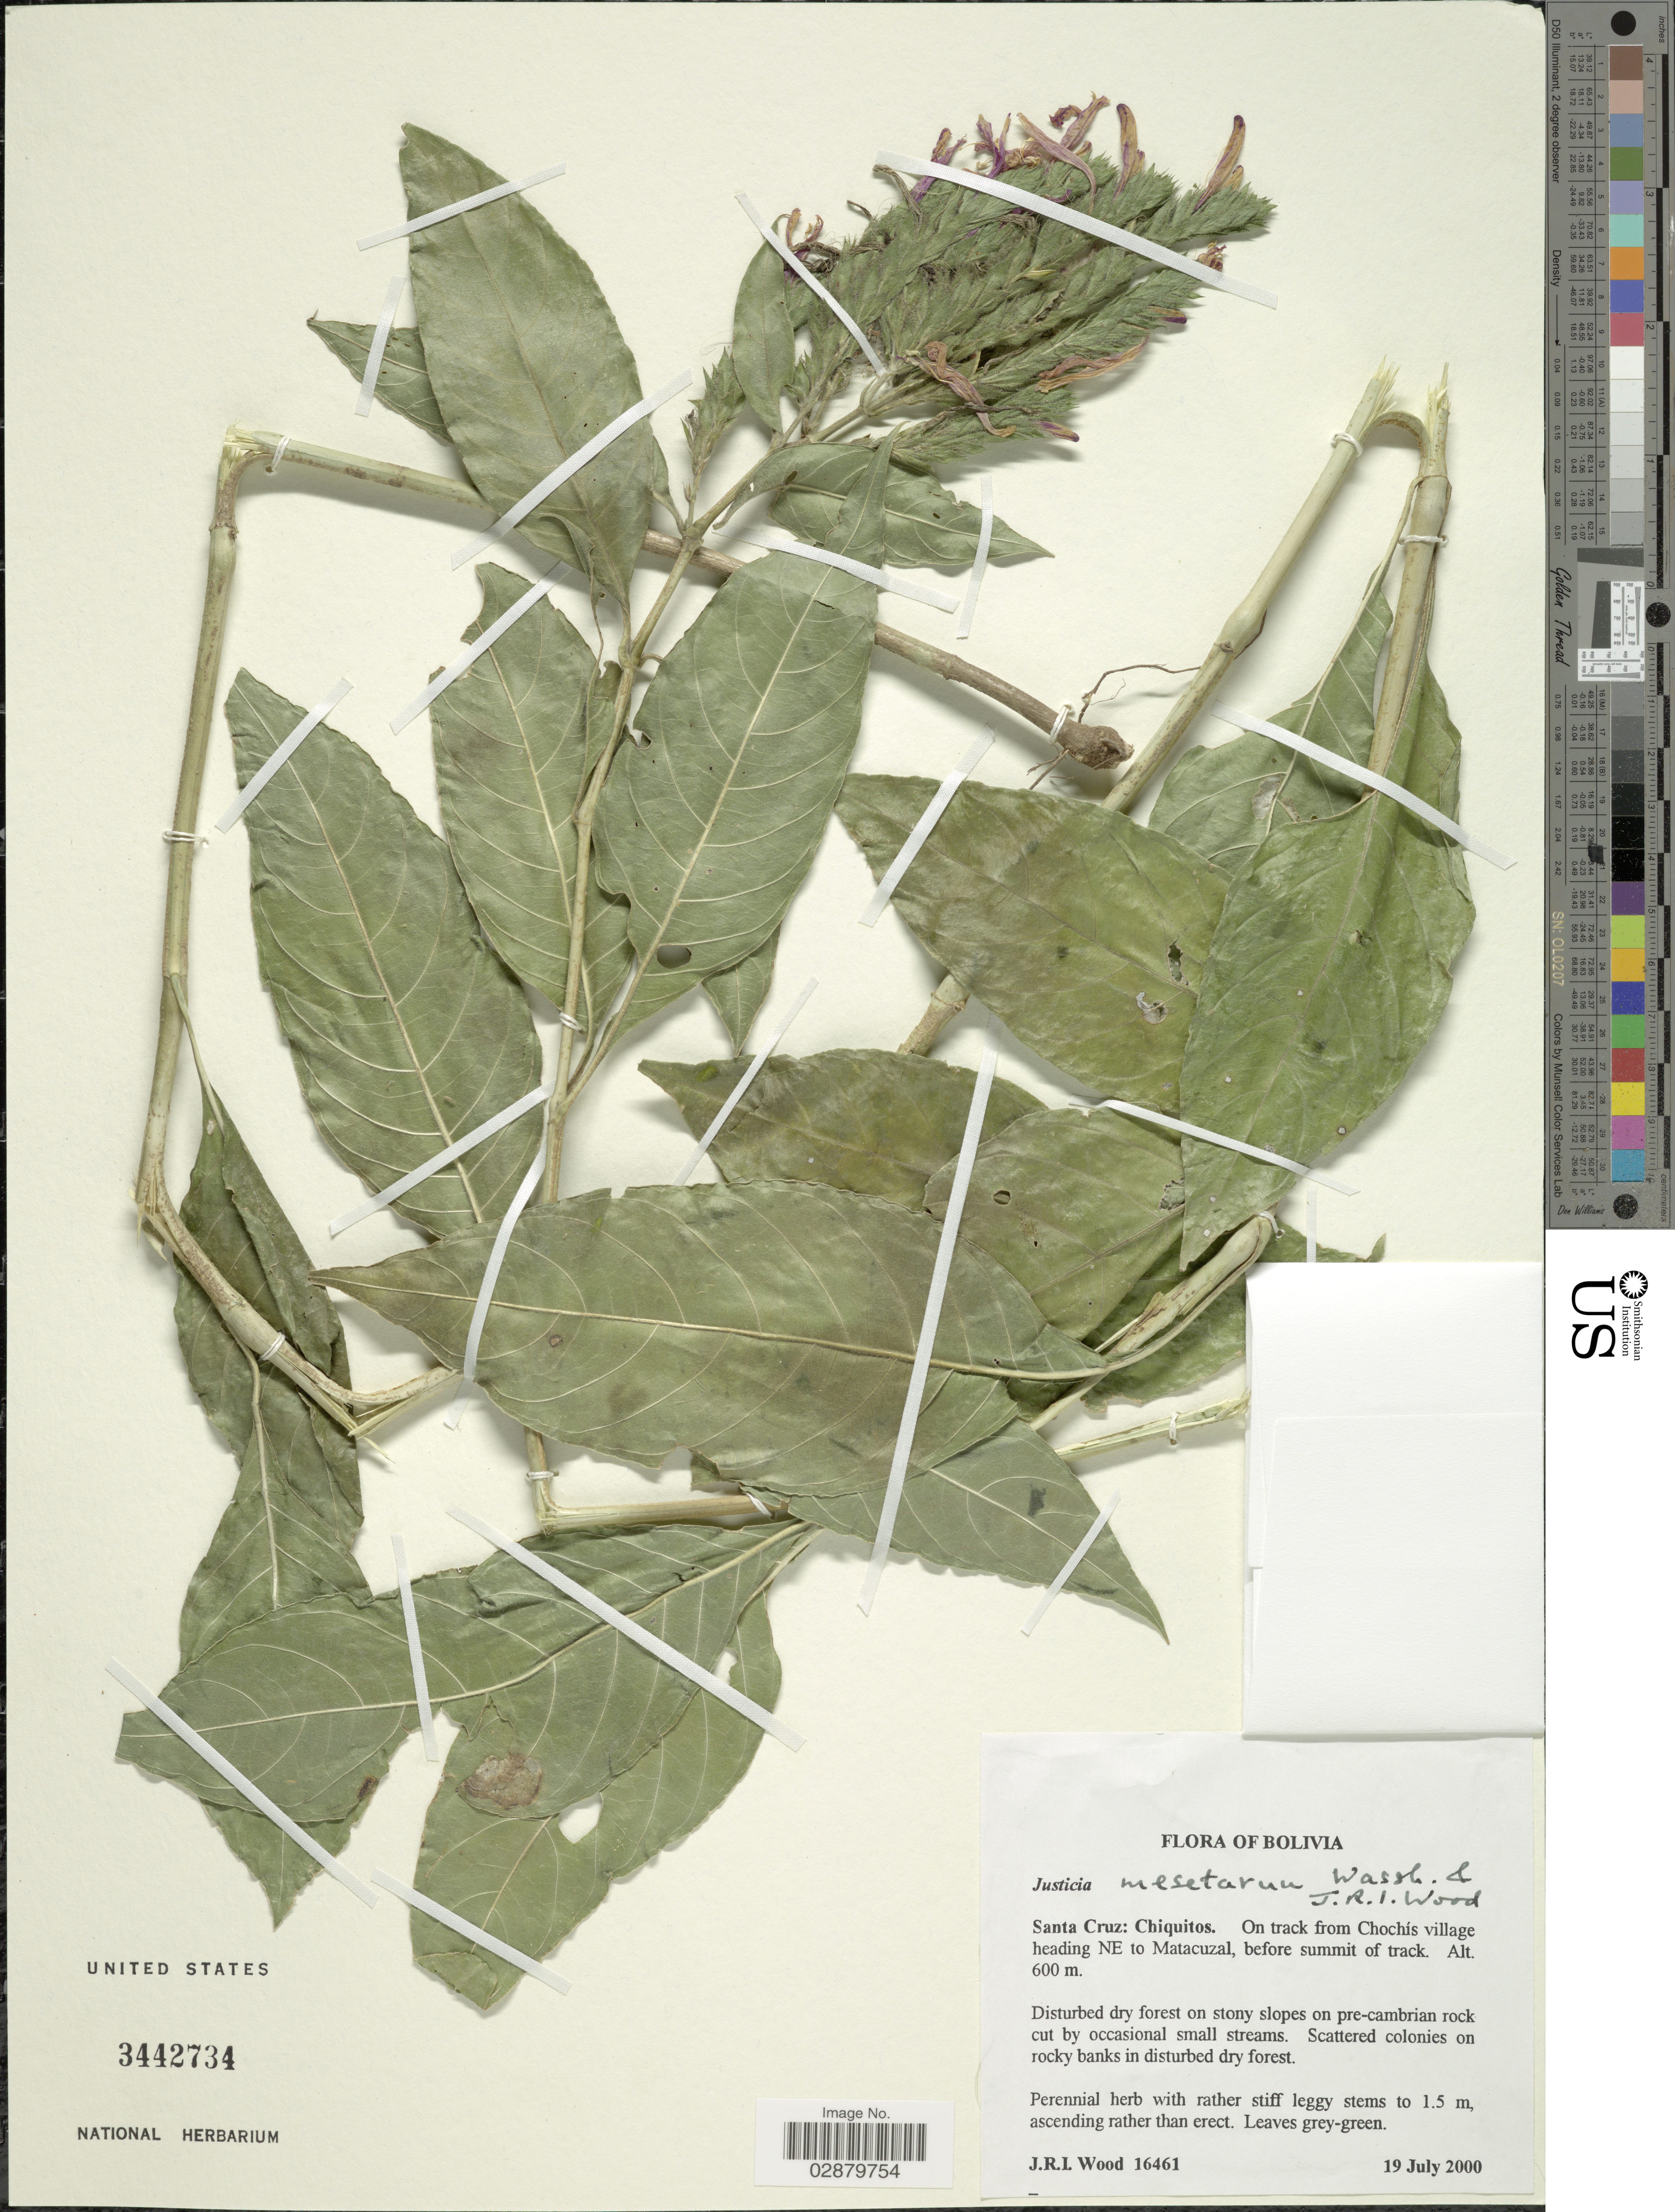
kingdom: Plantae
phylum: Tracheophyta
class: Magnoliopsida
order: Lamiales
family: Acanthaceae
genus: Justicia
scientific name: Justicia mesetarum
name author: Wassh. & J.R.I. Wood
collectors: J. R. I. Wood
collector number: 16461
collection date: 2000-07-19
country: Bolivia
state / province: Santa Cruz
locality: Chiquitos. On track from Chochís village heading NE to Matacuzal, before summit of track.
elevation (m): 600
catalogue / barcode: US 3442734